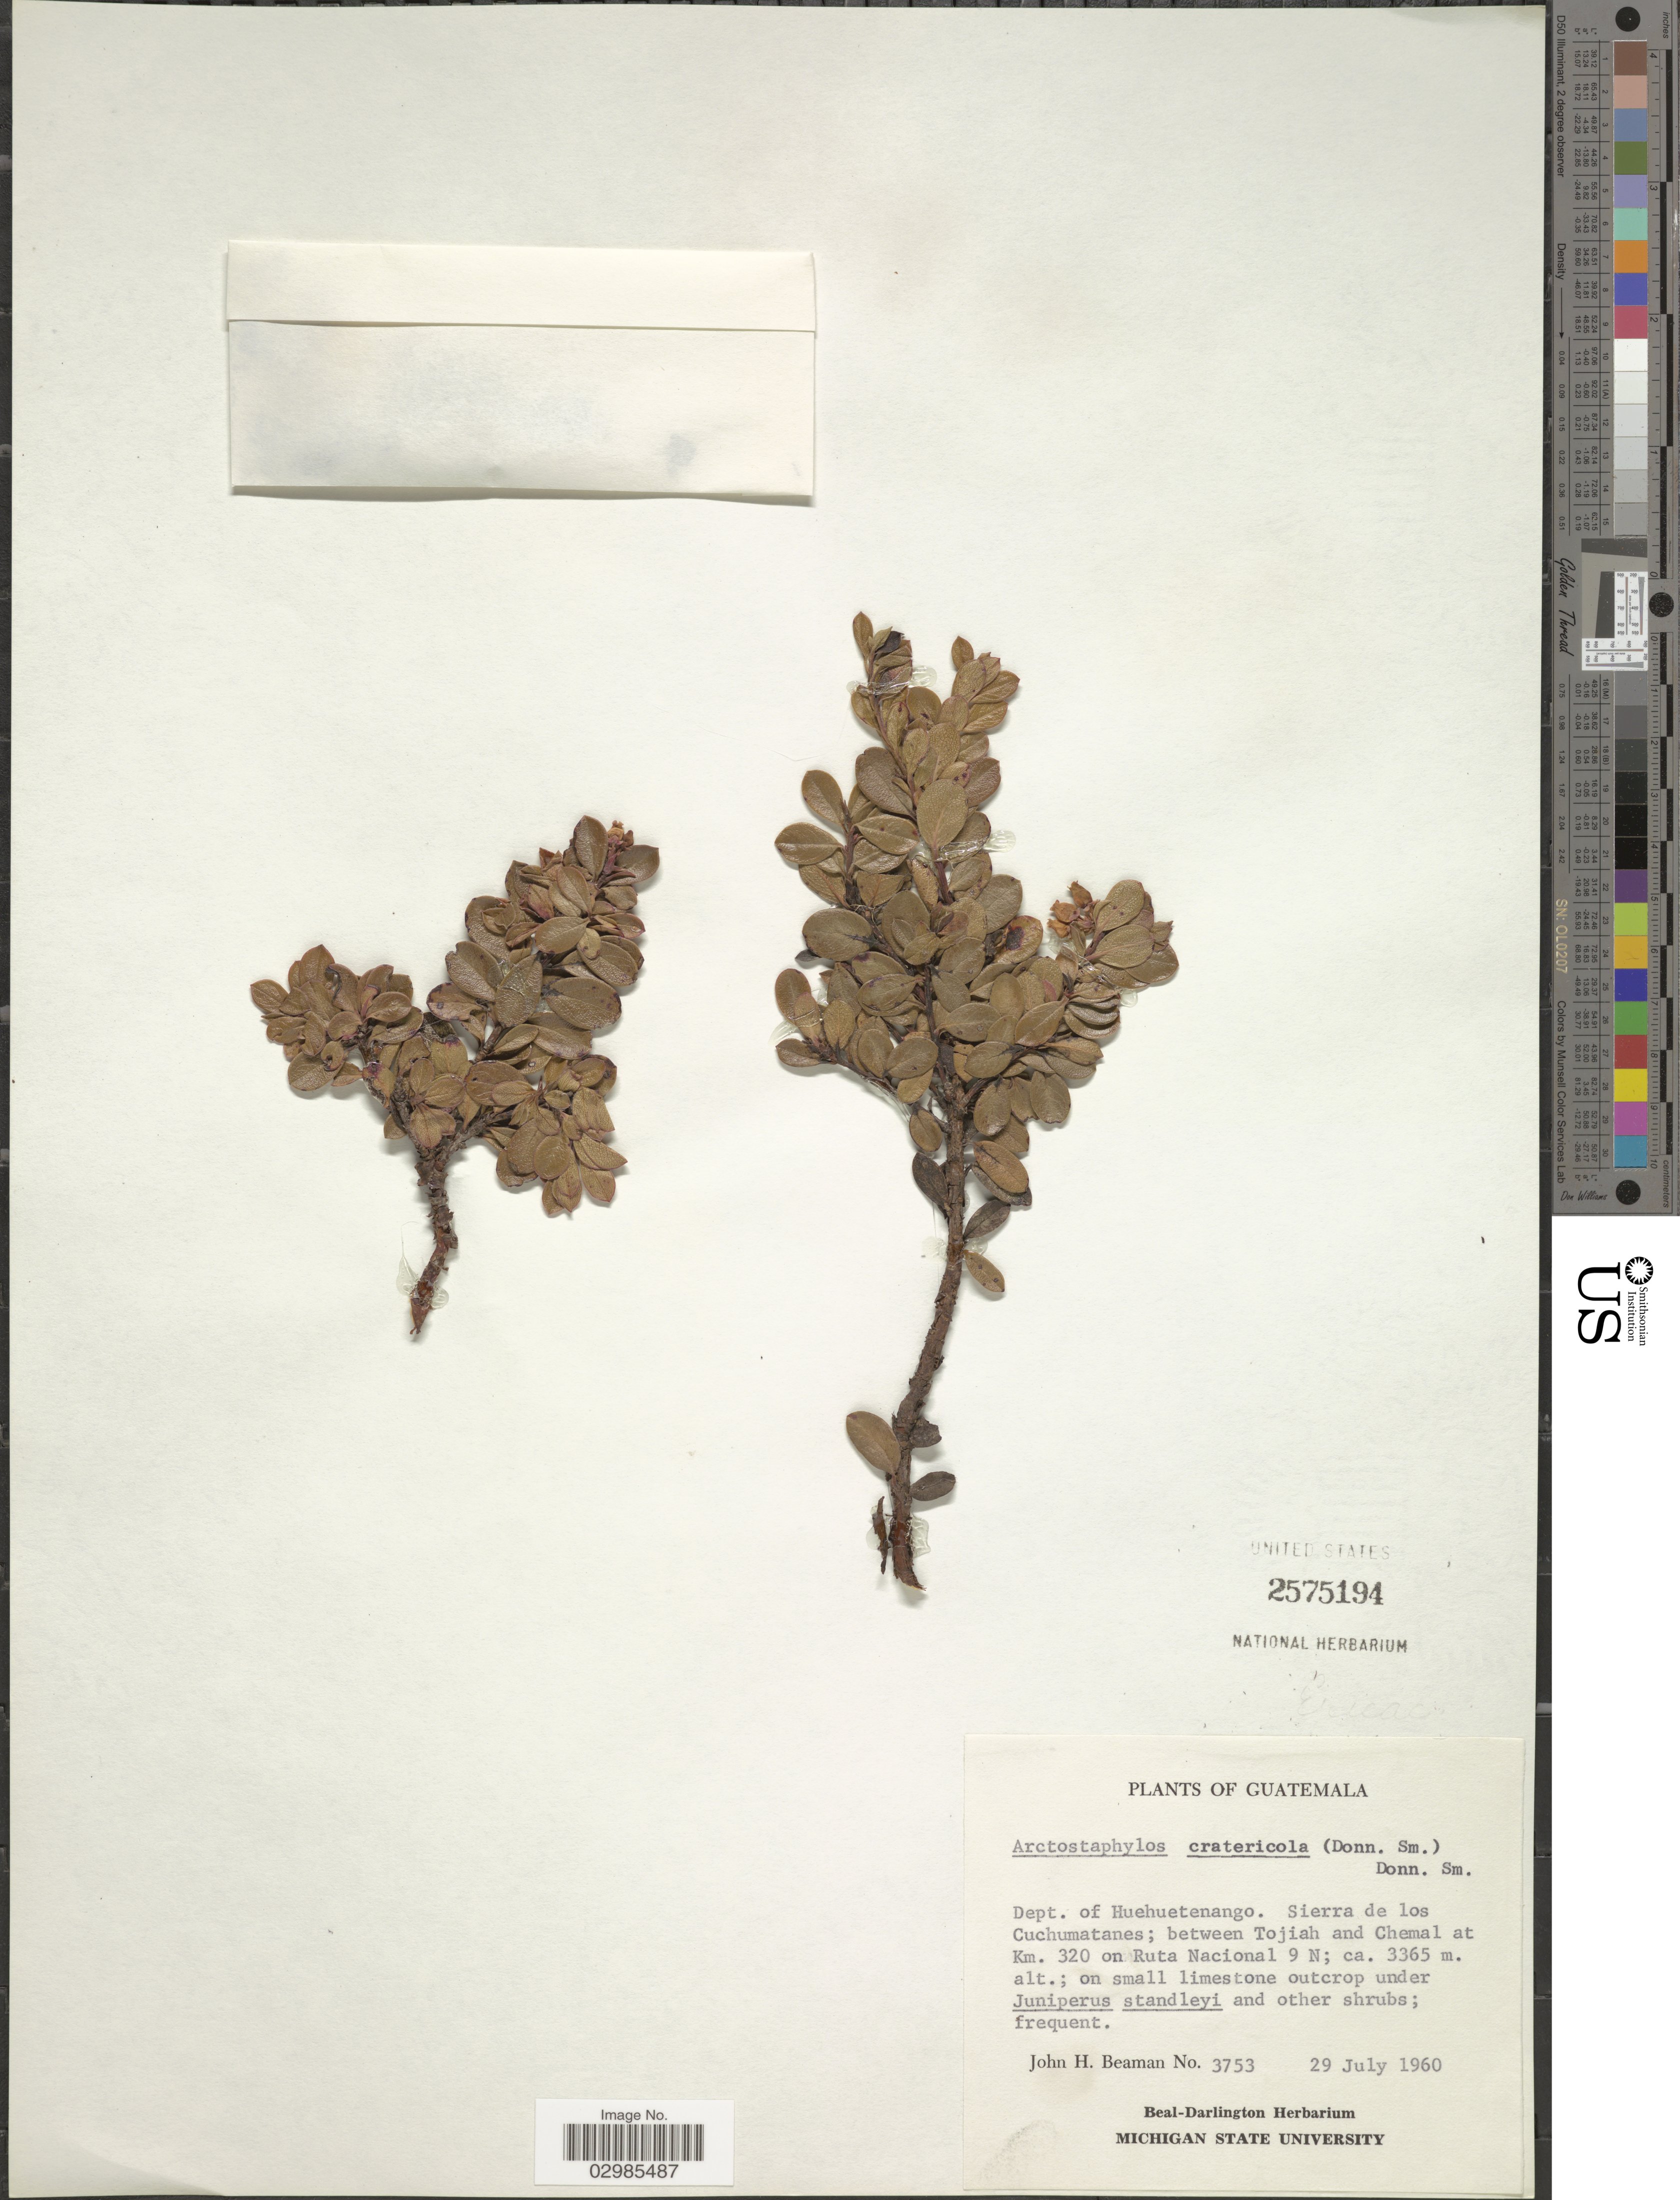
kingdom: Plantae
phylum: Tracheophyta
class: Magnoliopsida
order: Ericales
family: Ericaceae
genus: Arctostaphylos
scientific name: Arctostaphylos uva-ursi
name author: (L.) Spreng.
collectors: J. H. Beaman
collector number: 3753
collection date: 1960-07-29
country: Guatemala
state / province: Huehuetenango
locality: Dept. of Huehuetenango, Sierra de los Cuchumatanes; between Tojiah and Chemal at Km. 320 on Ruta Nacional 9 N.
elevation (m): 3365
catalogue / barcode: US 2575194